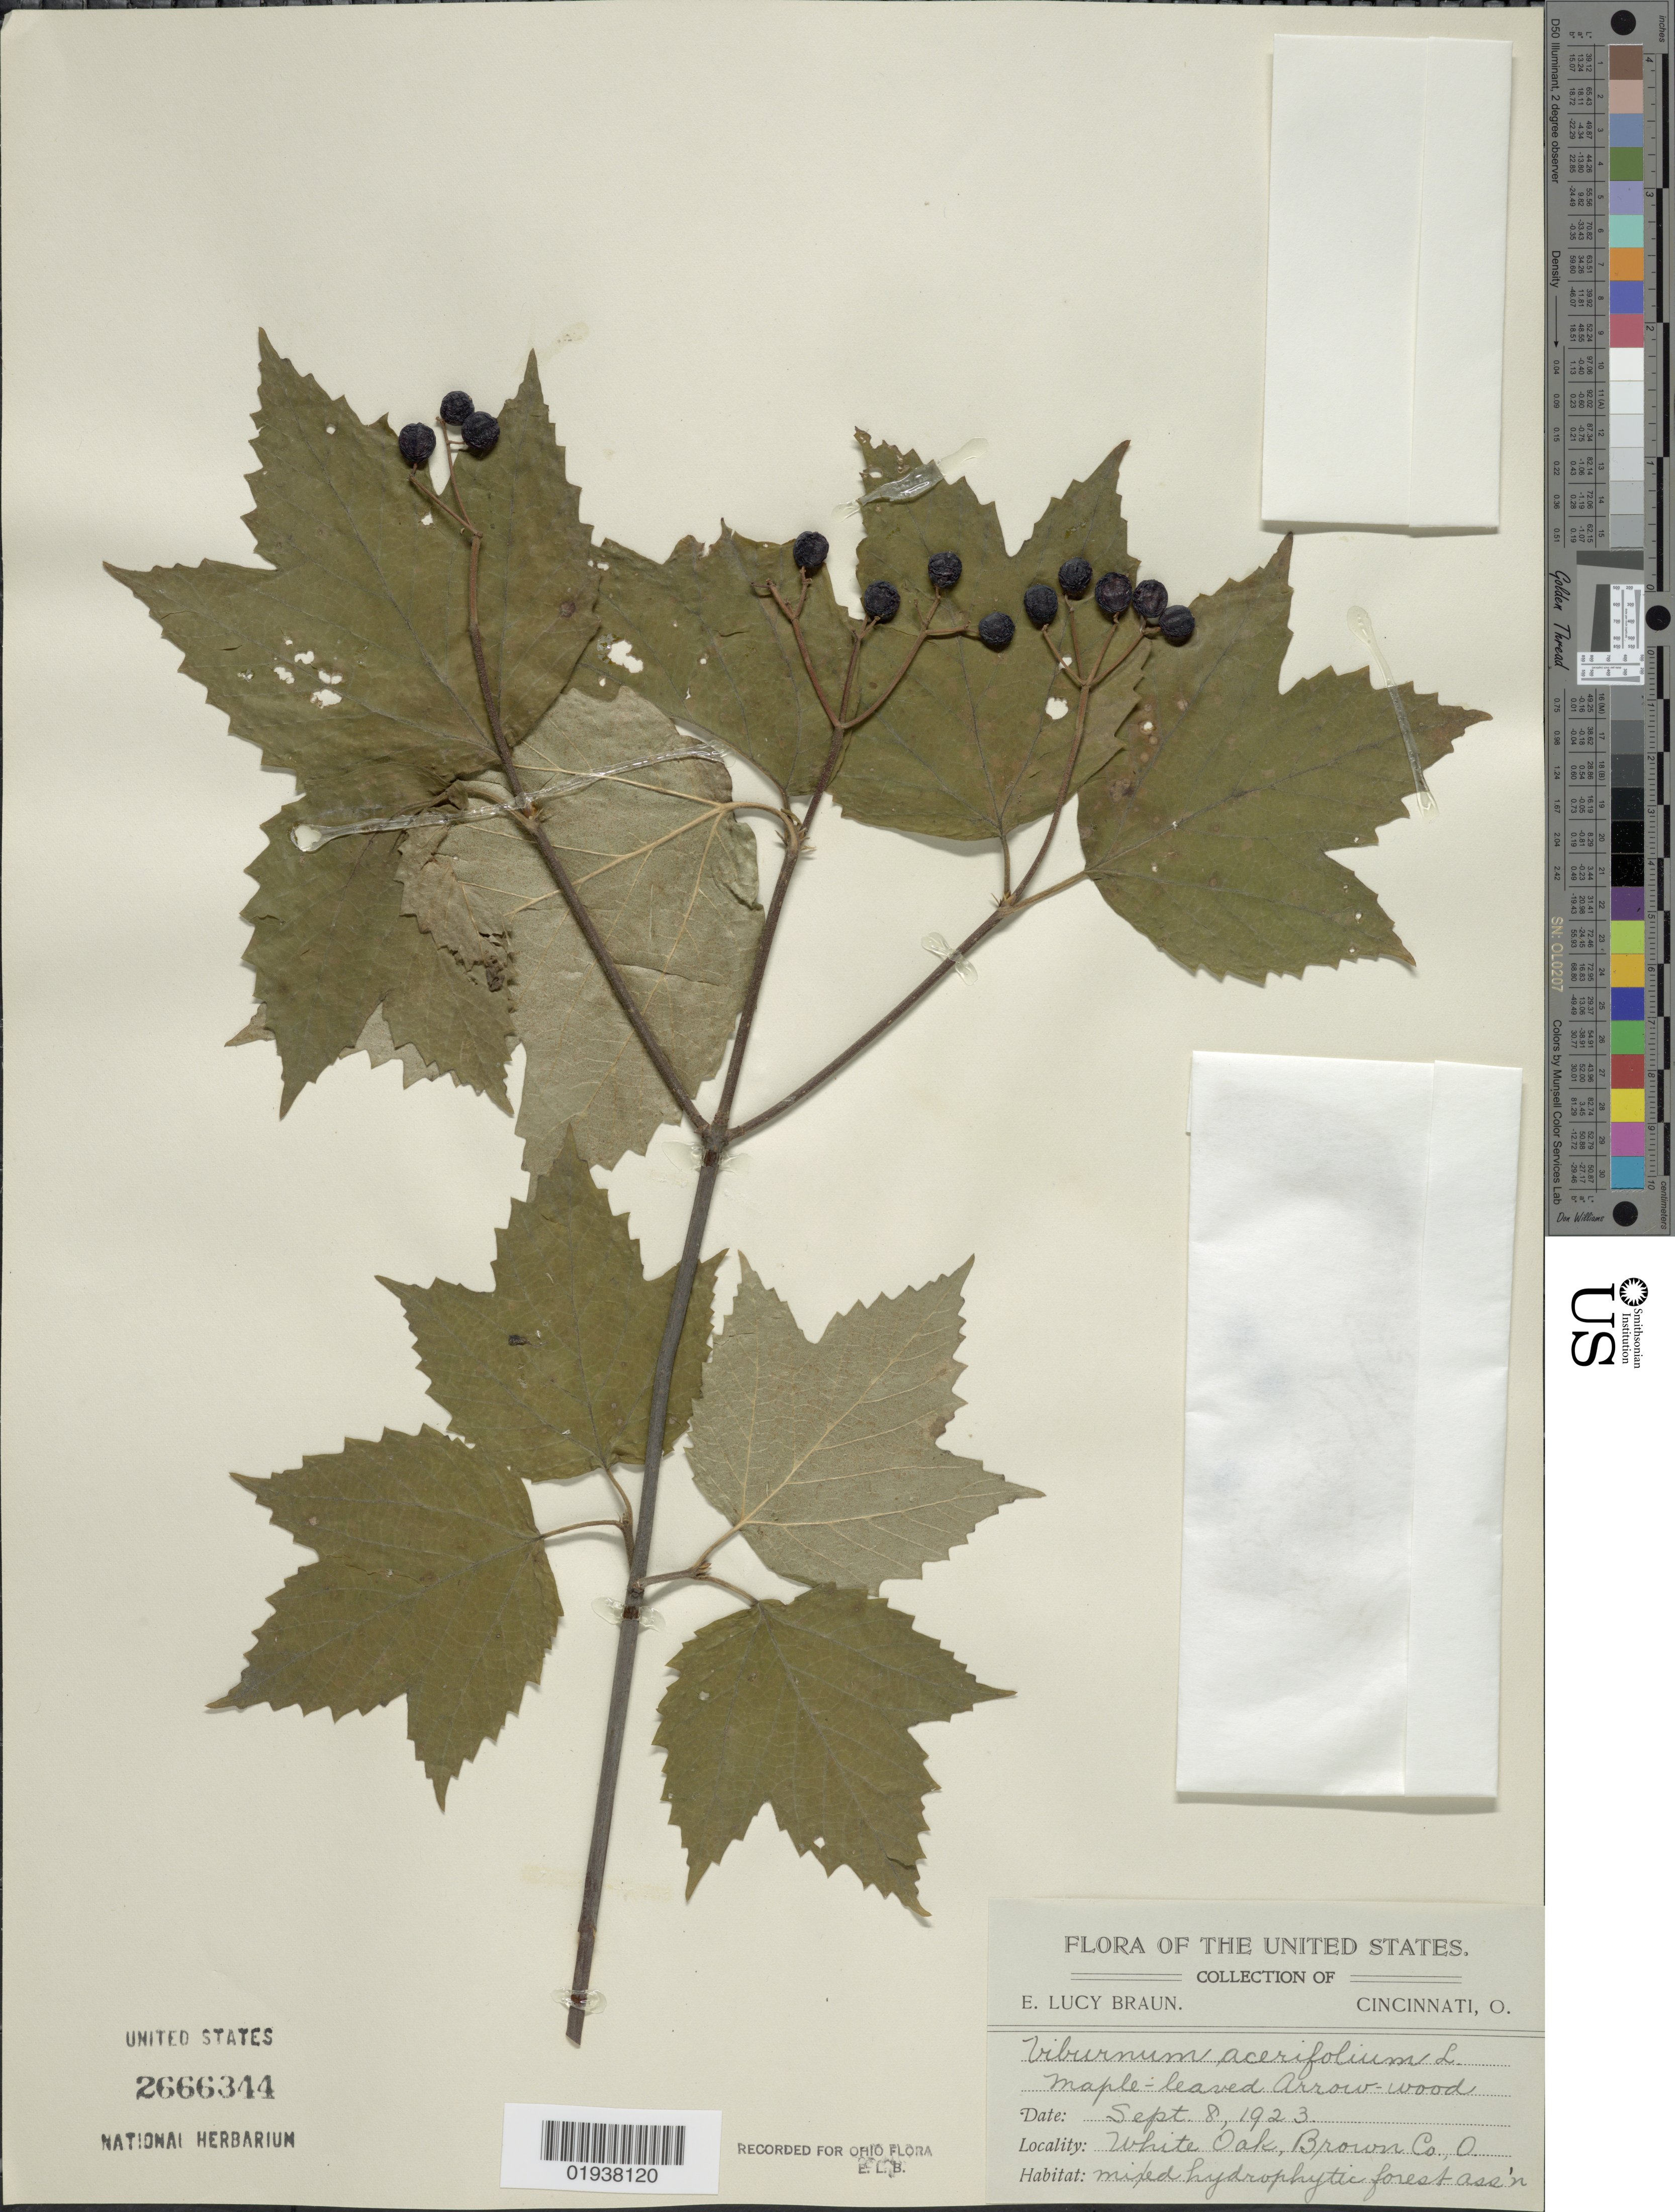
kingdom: Plantae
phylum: Tracheophyta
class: Magnoliopsida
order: Dipsacales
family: Viburnaceae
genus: Viburnum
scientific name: Viburnum acerifolium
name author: L.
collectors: E. L. Braun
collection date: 1923-09-08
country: United States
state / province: Ohio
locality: White Oak, Brown Co.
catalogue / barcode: US 2666344